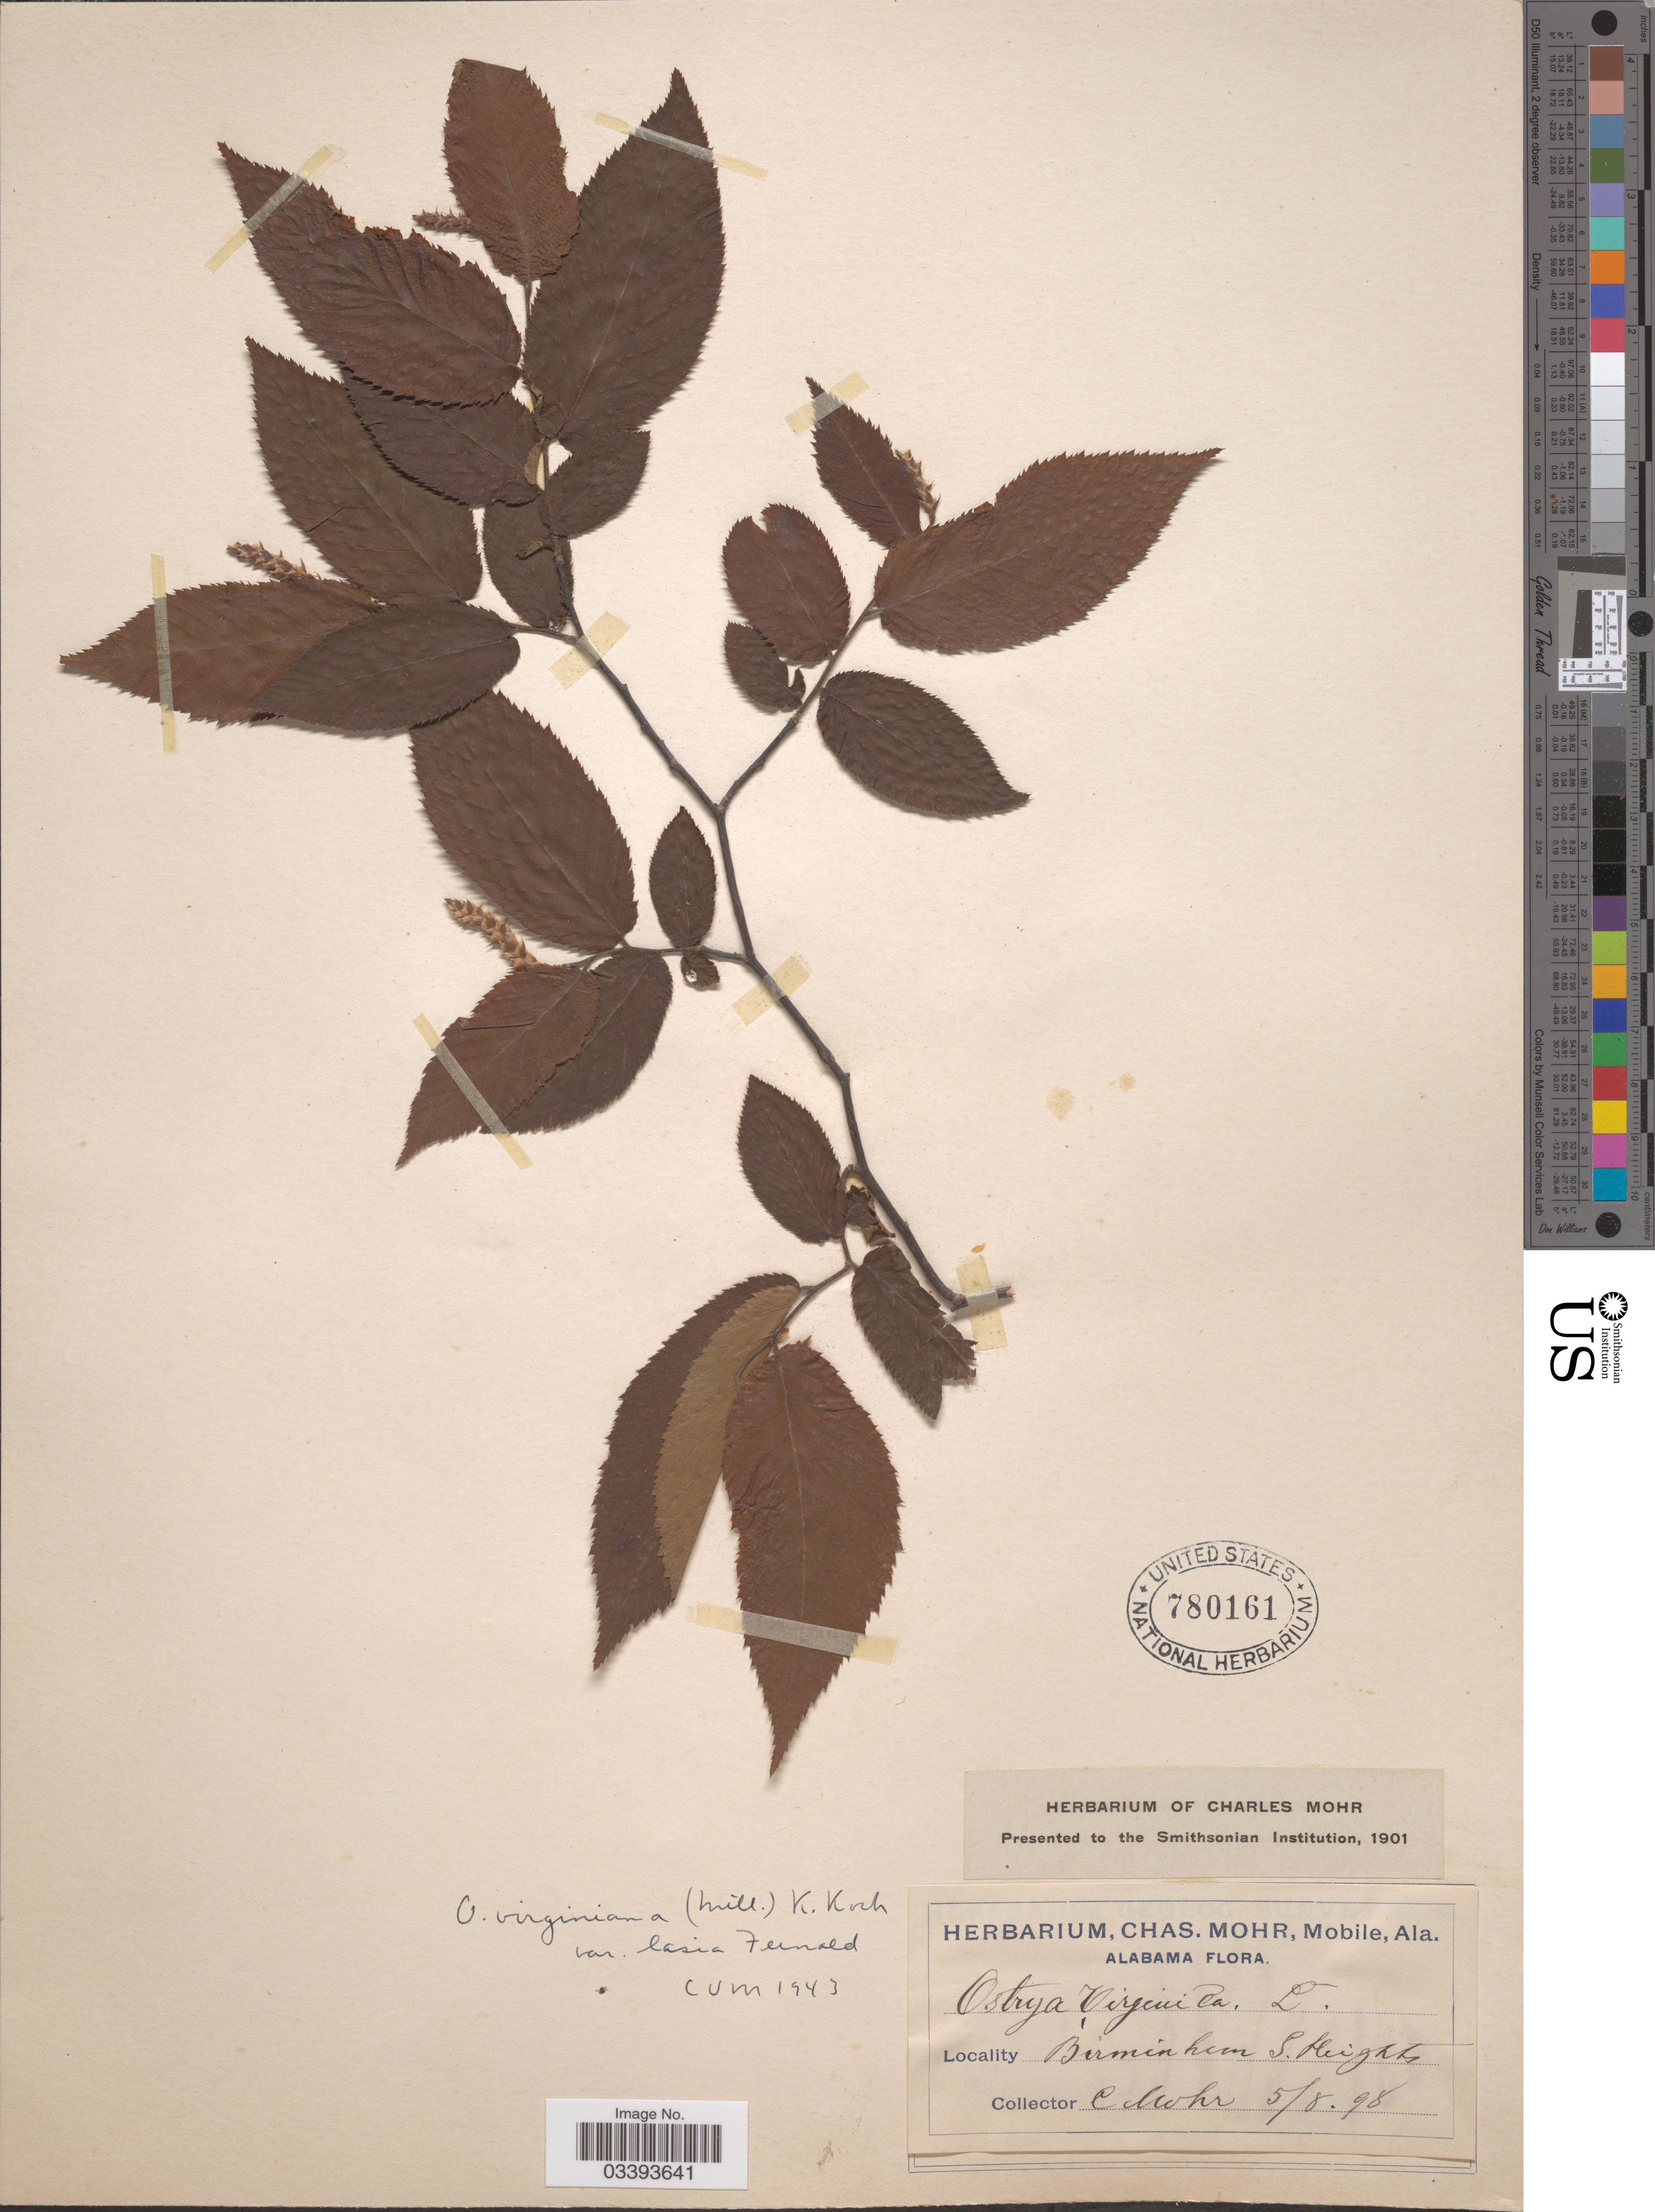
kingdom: Plantae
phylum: Tracheophyta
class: Magnoliopsida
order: Fagales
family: Betulaceae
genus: Ostrya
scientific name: Ostrya virginiana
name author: (Mill.) K. Koch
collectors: Mohr, C. T. (herbarium)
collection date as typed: Transcribed d/m/y: 8/5/98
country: United States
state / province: Alabama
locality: Birminhem S. Heights.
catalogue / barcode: US 780161